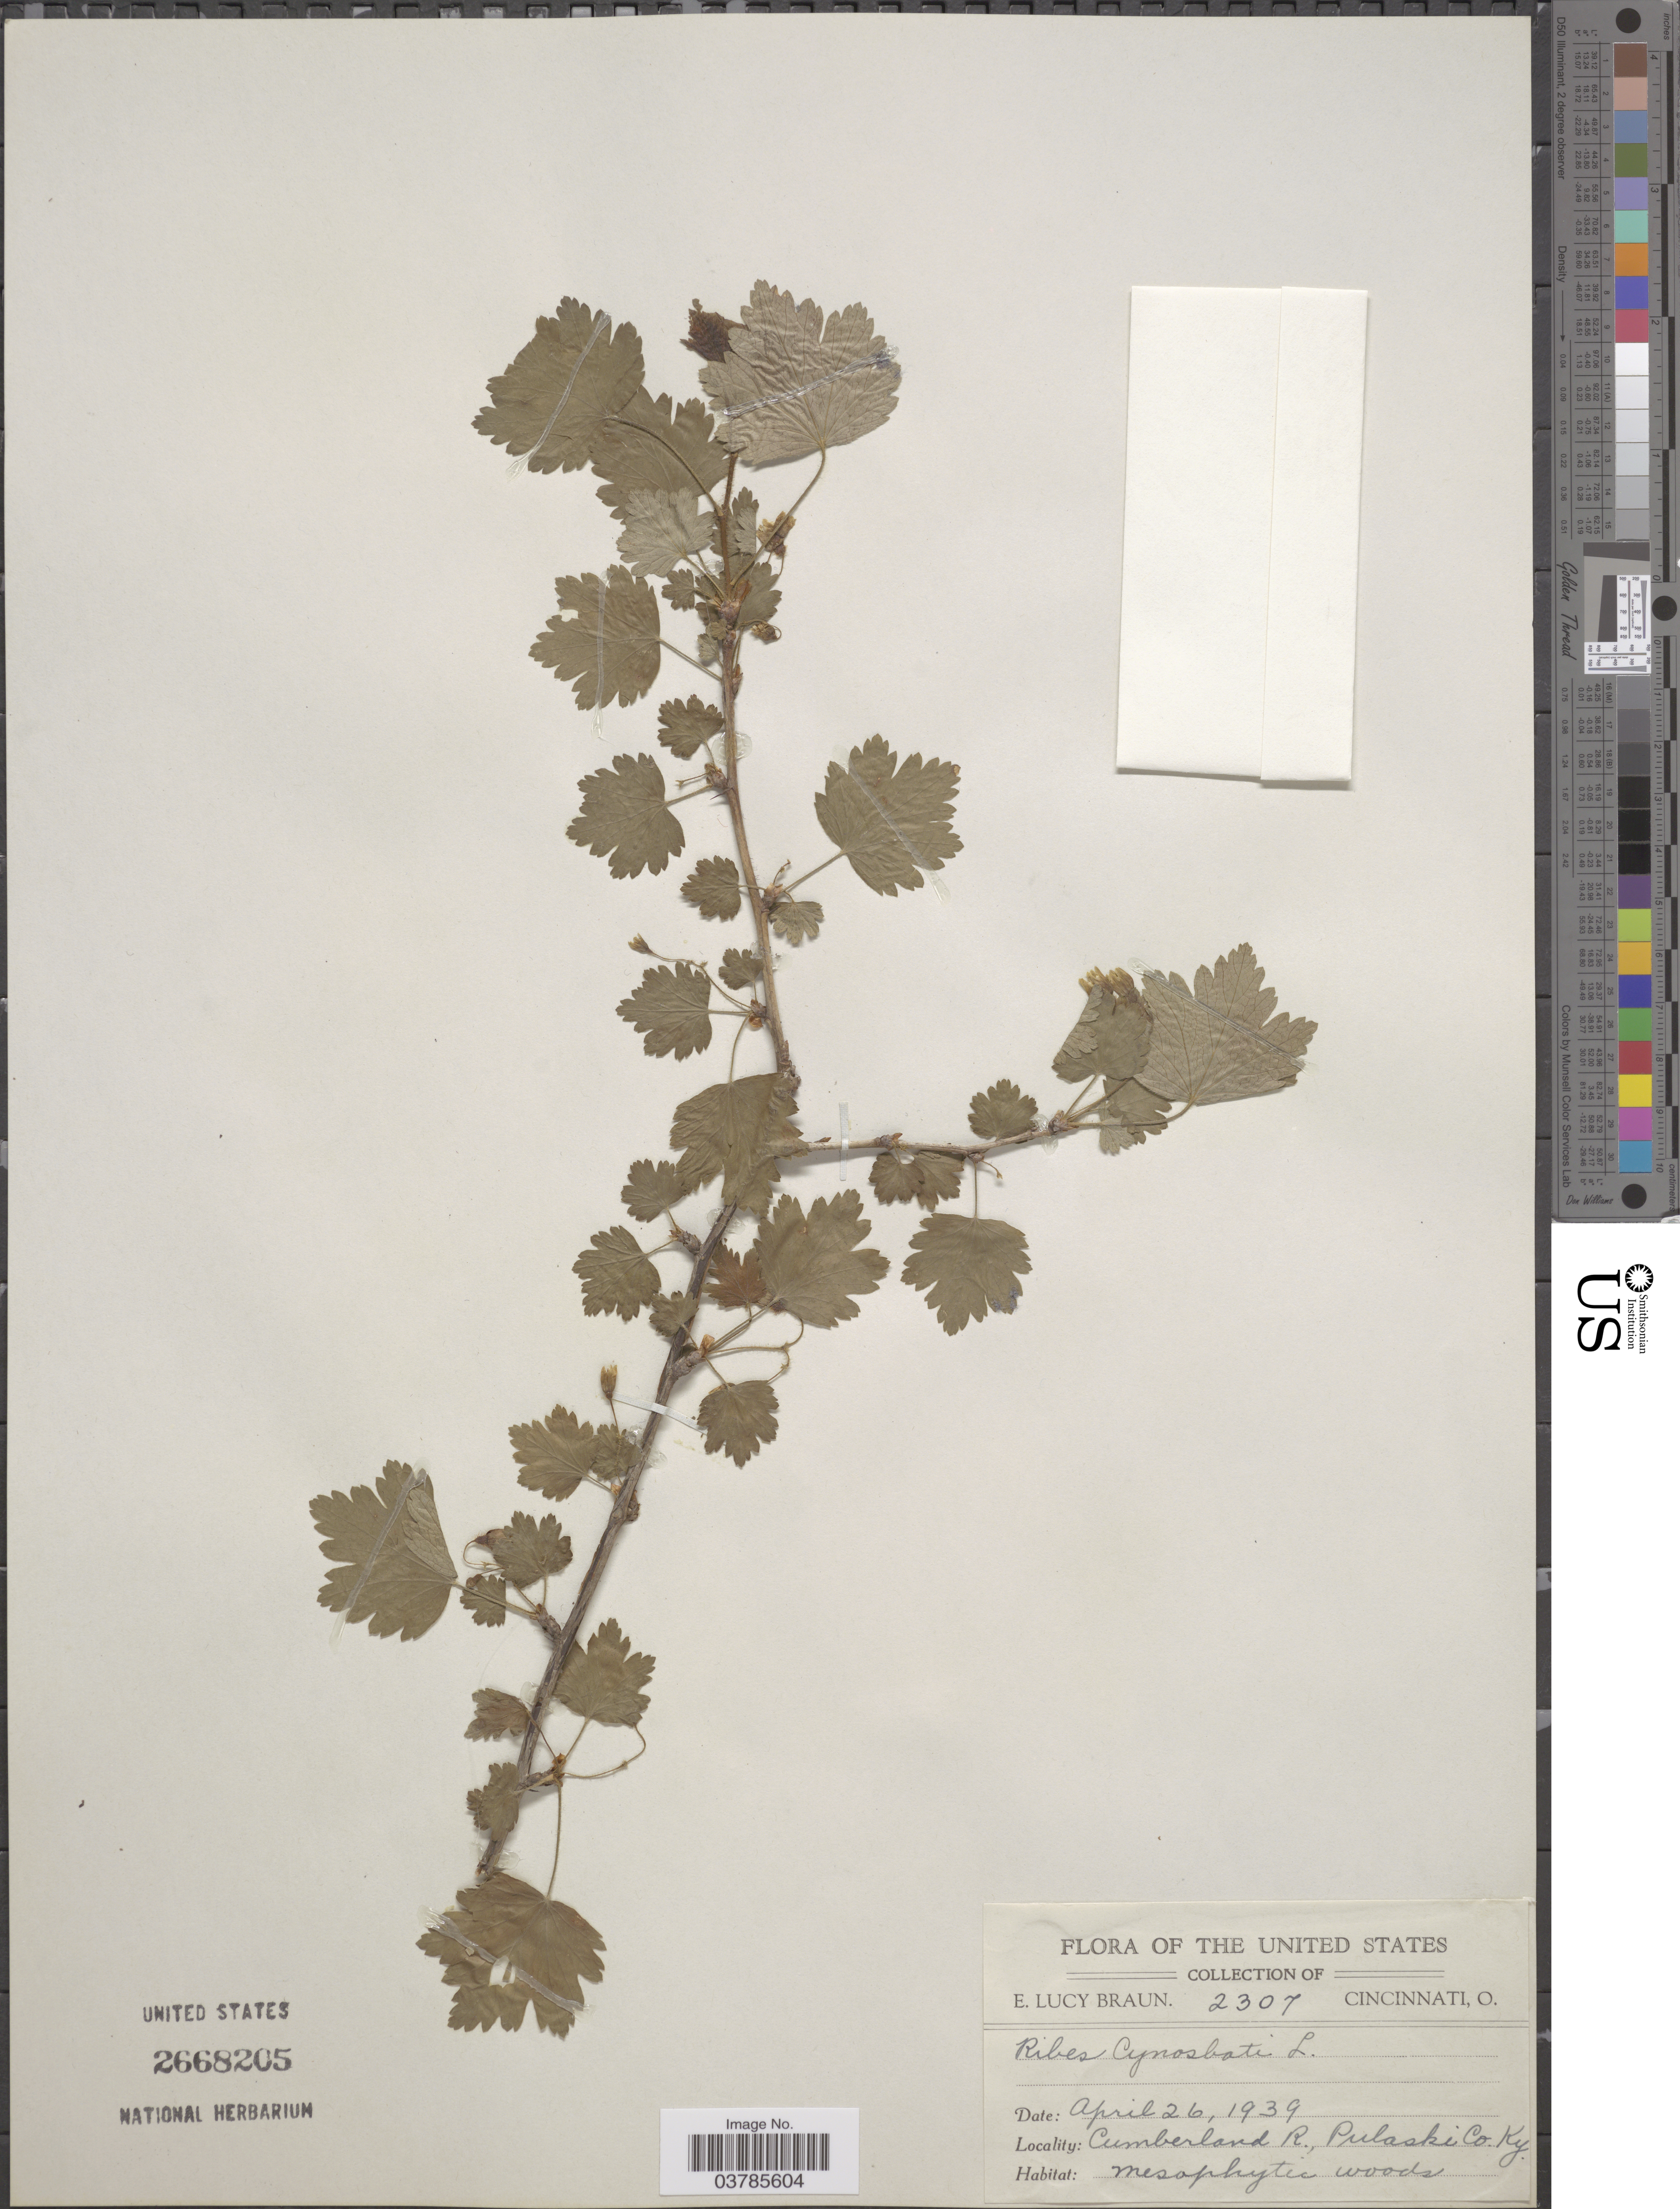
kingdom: Plantae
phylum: Tracheophyta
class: Magnoliopsida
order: Saxifragales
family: Grossulariaceae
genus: Ribes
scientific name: Ribes cynosbati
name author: L.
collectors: E. L. Braun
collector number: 2307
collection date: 1939-04-26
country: United States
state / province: Kentucky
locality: Cumberland R., Pulaski Co.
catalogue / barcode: US 2668205